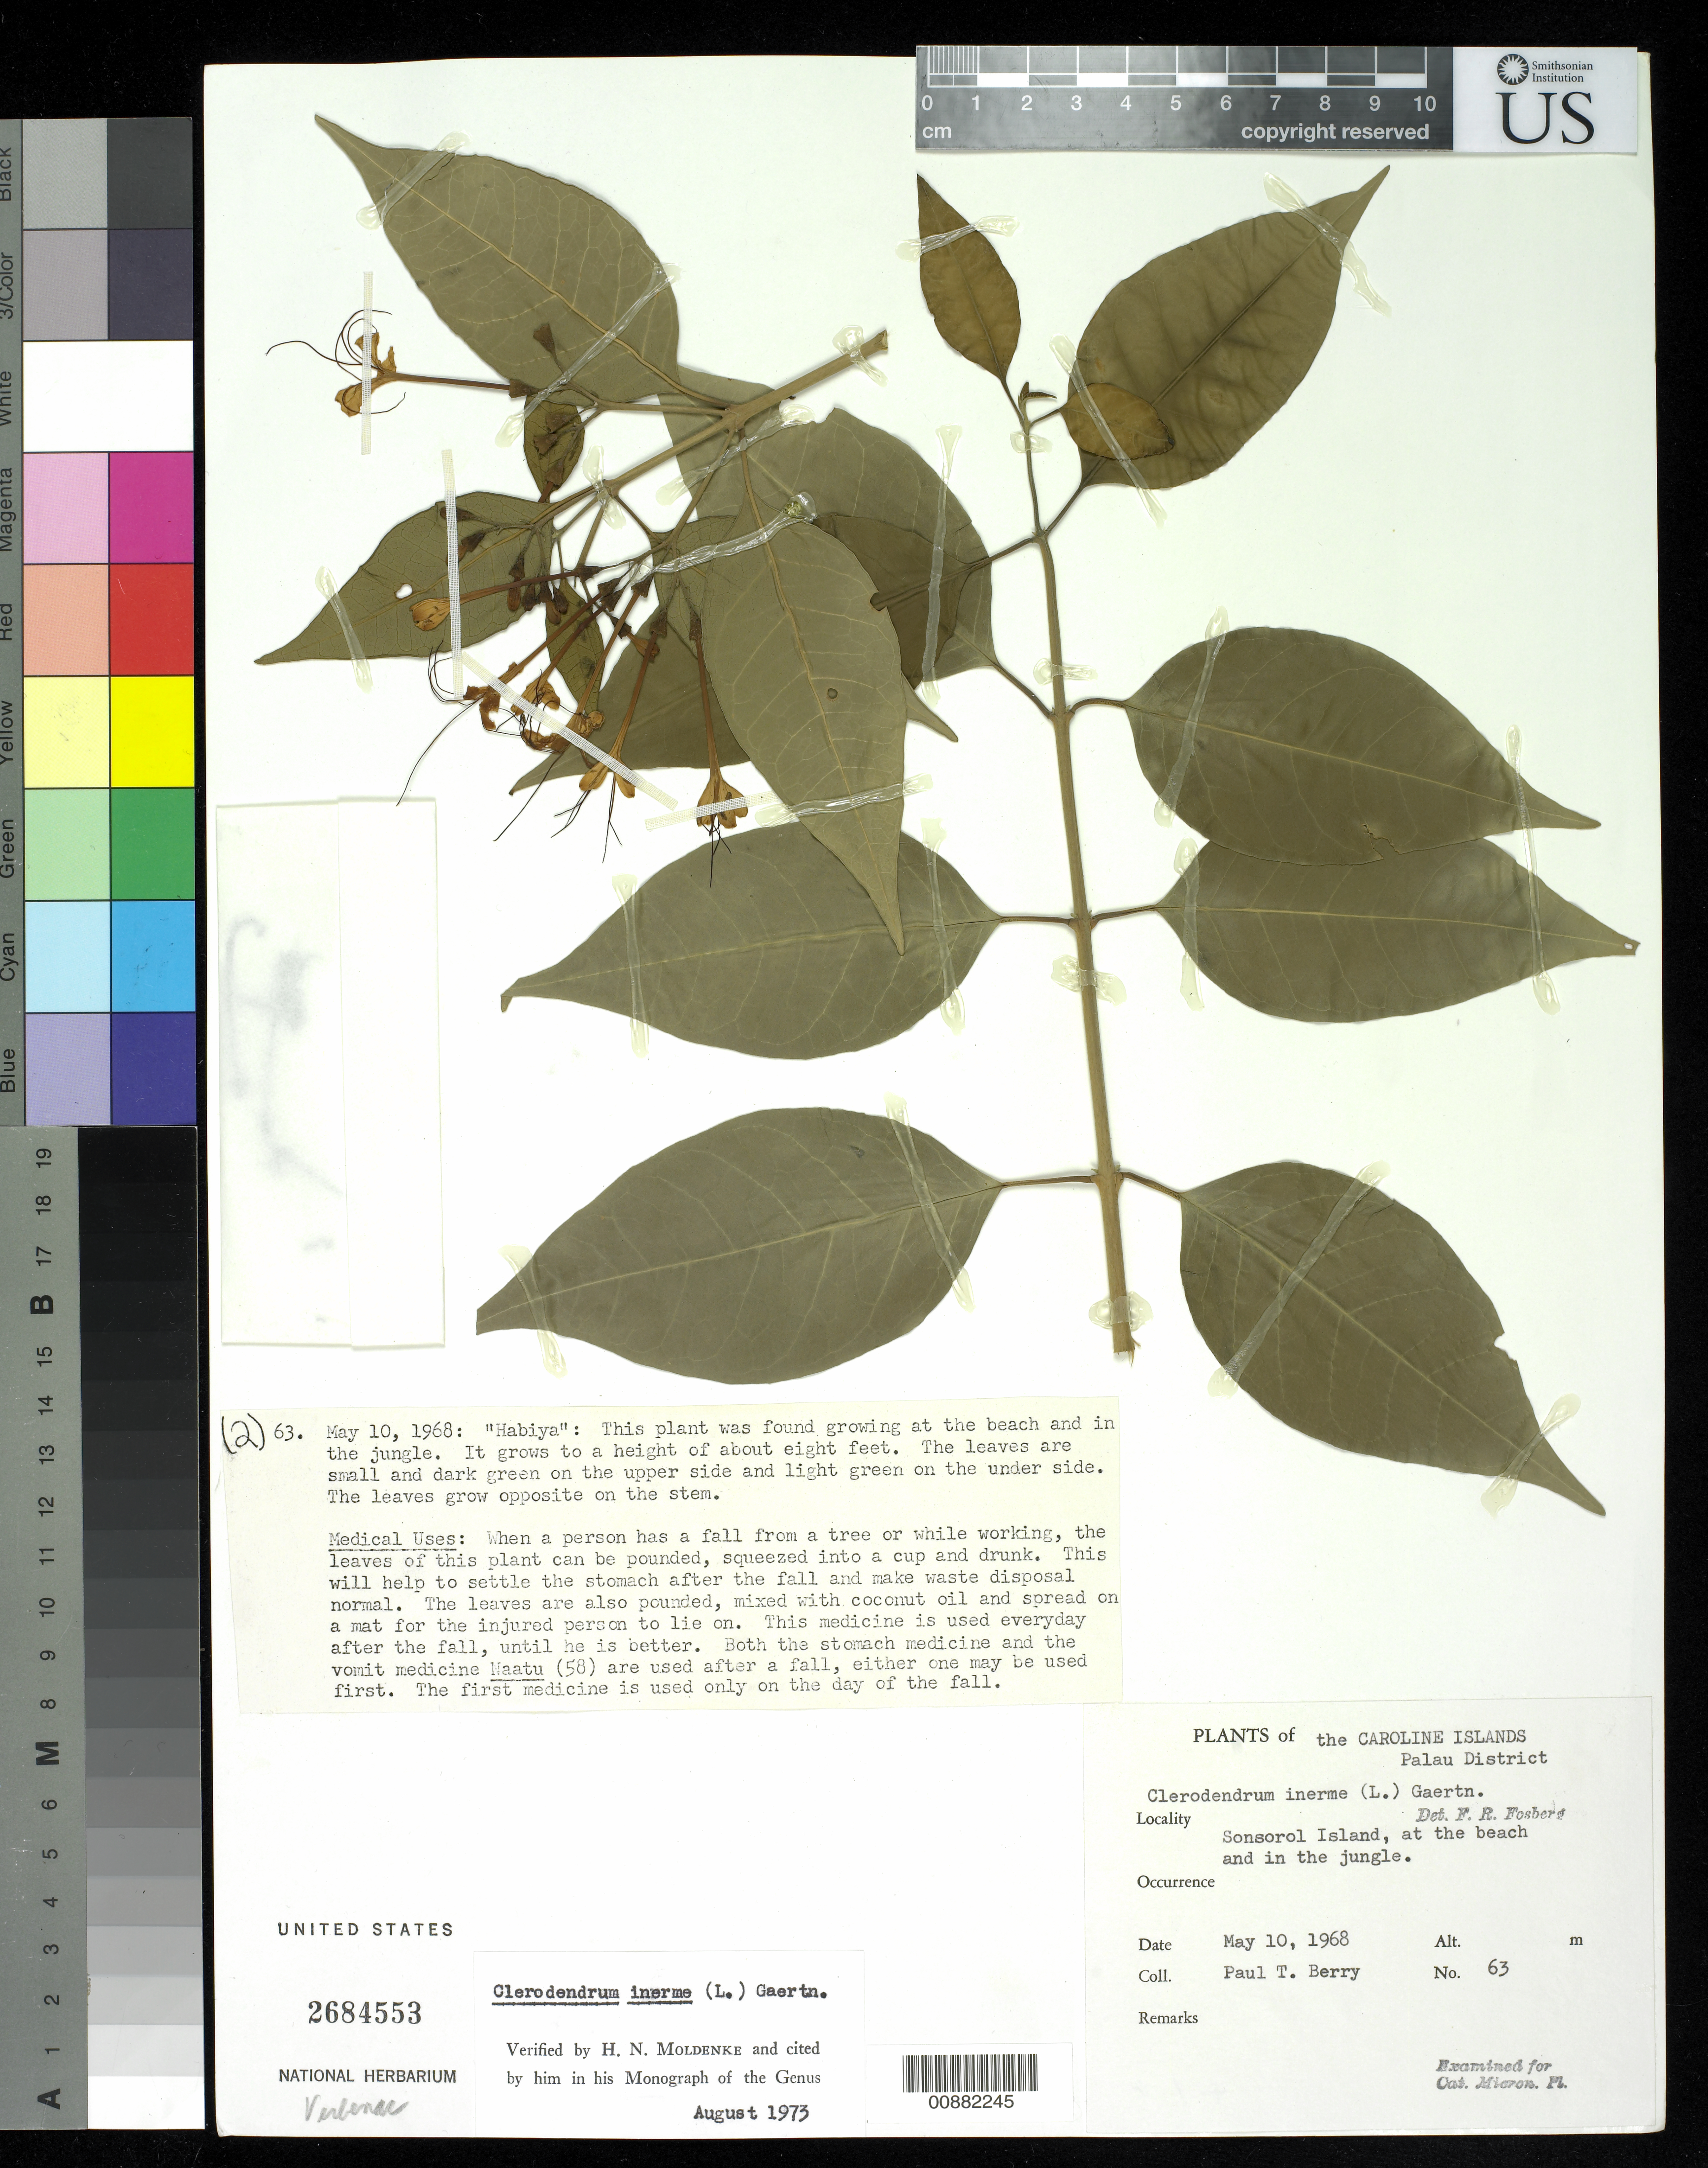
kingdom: Plantae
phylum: Tracheophyta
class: Magnoliopsida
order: Lamiales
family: Lamiaceae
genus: Clerodendrum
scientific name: Clerodendrum inerme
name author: (L.) Gaertn.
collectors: P. T. Berry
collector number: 63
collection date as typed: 10 May 1968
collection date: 1968-05-10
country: Palau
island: Sonsoral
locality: Sonsorol island, at the beach and in the jungle.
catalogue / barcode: US 2684553